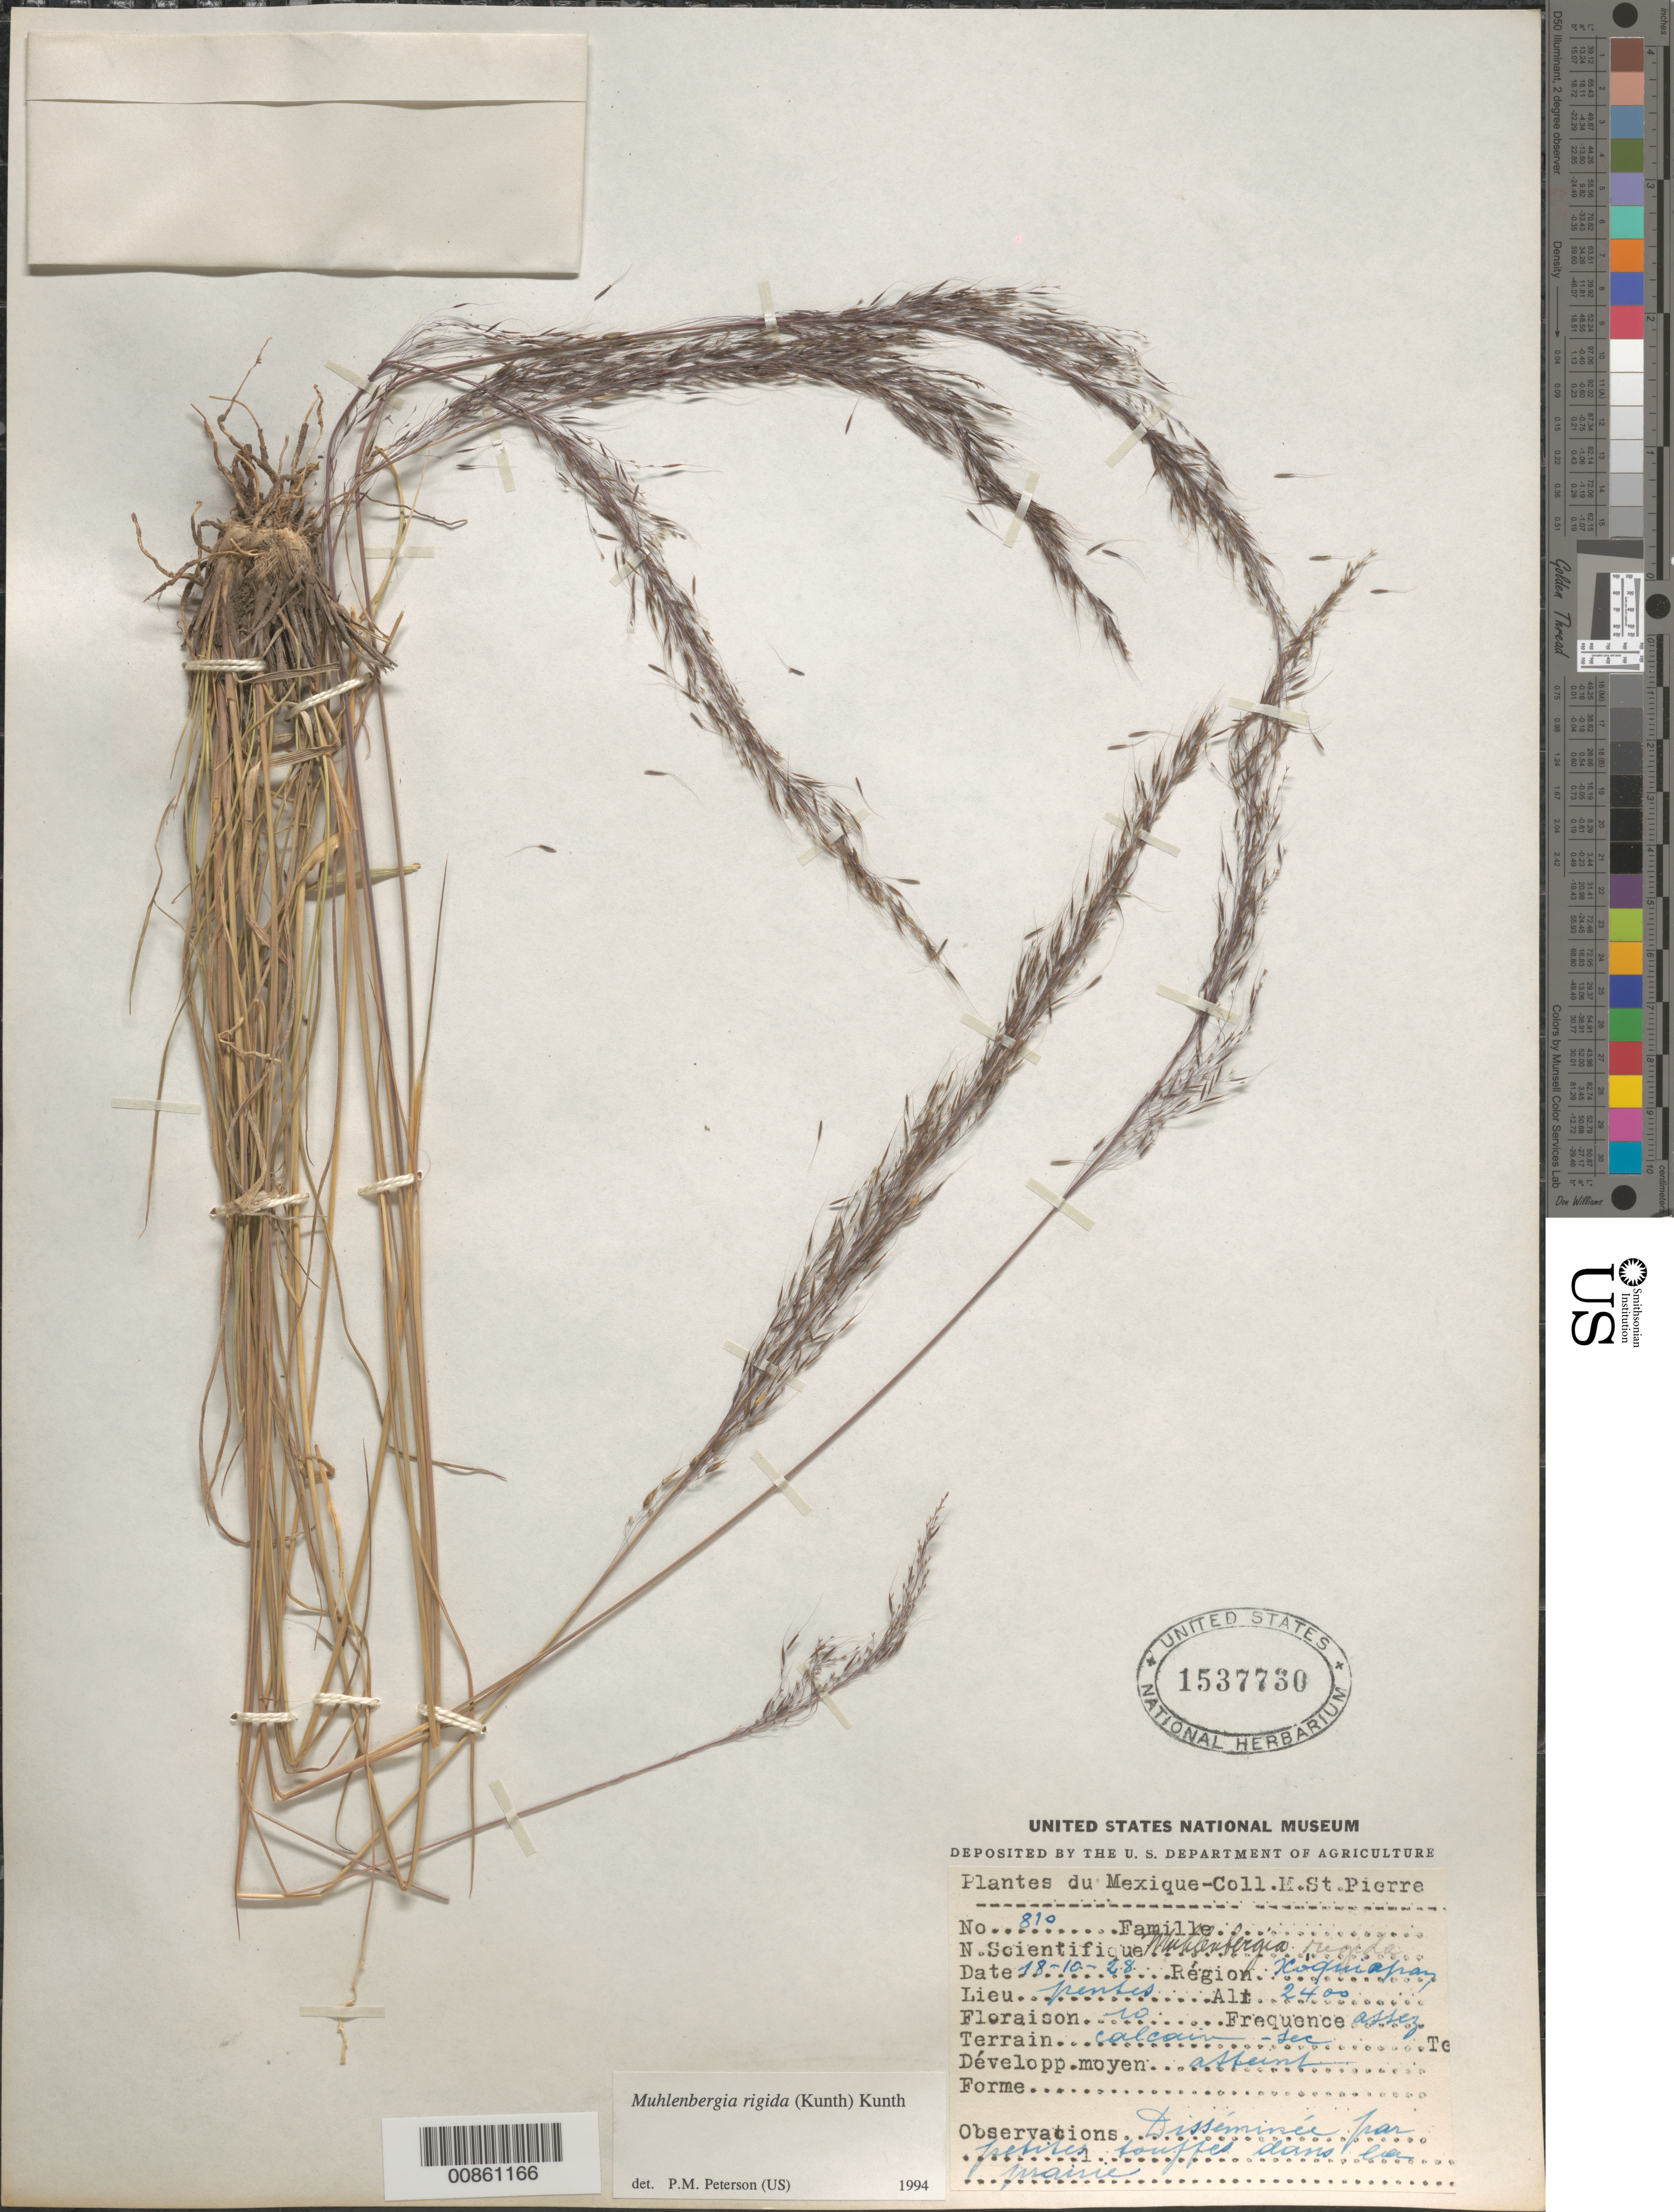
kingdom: Plantae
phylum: Tracheophyta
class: Liliopsida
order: Poales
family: Poaceae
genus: Muhlenbergia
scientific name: Muhlenbergia rigida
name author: (Kunth) Kunth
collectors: M. Saint-Pierre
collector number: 810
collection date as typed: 18 Oct 1928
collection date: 1928-10-18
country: Mexico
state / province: Distrito Federal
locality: Xoquiapan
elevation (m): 2400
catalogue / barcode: US 1537730